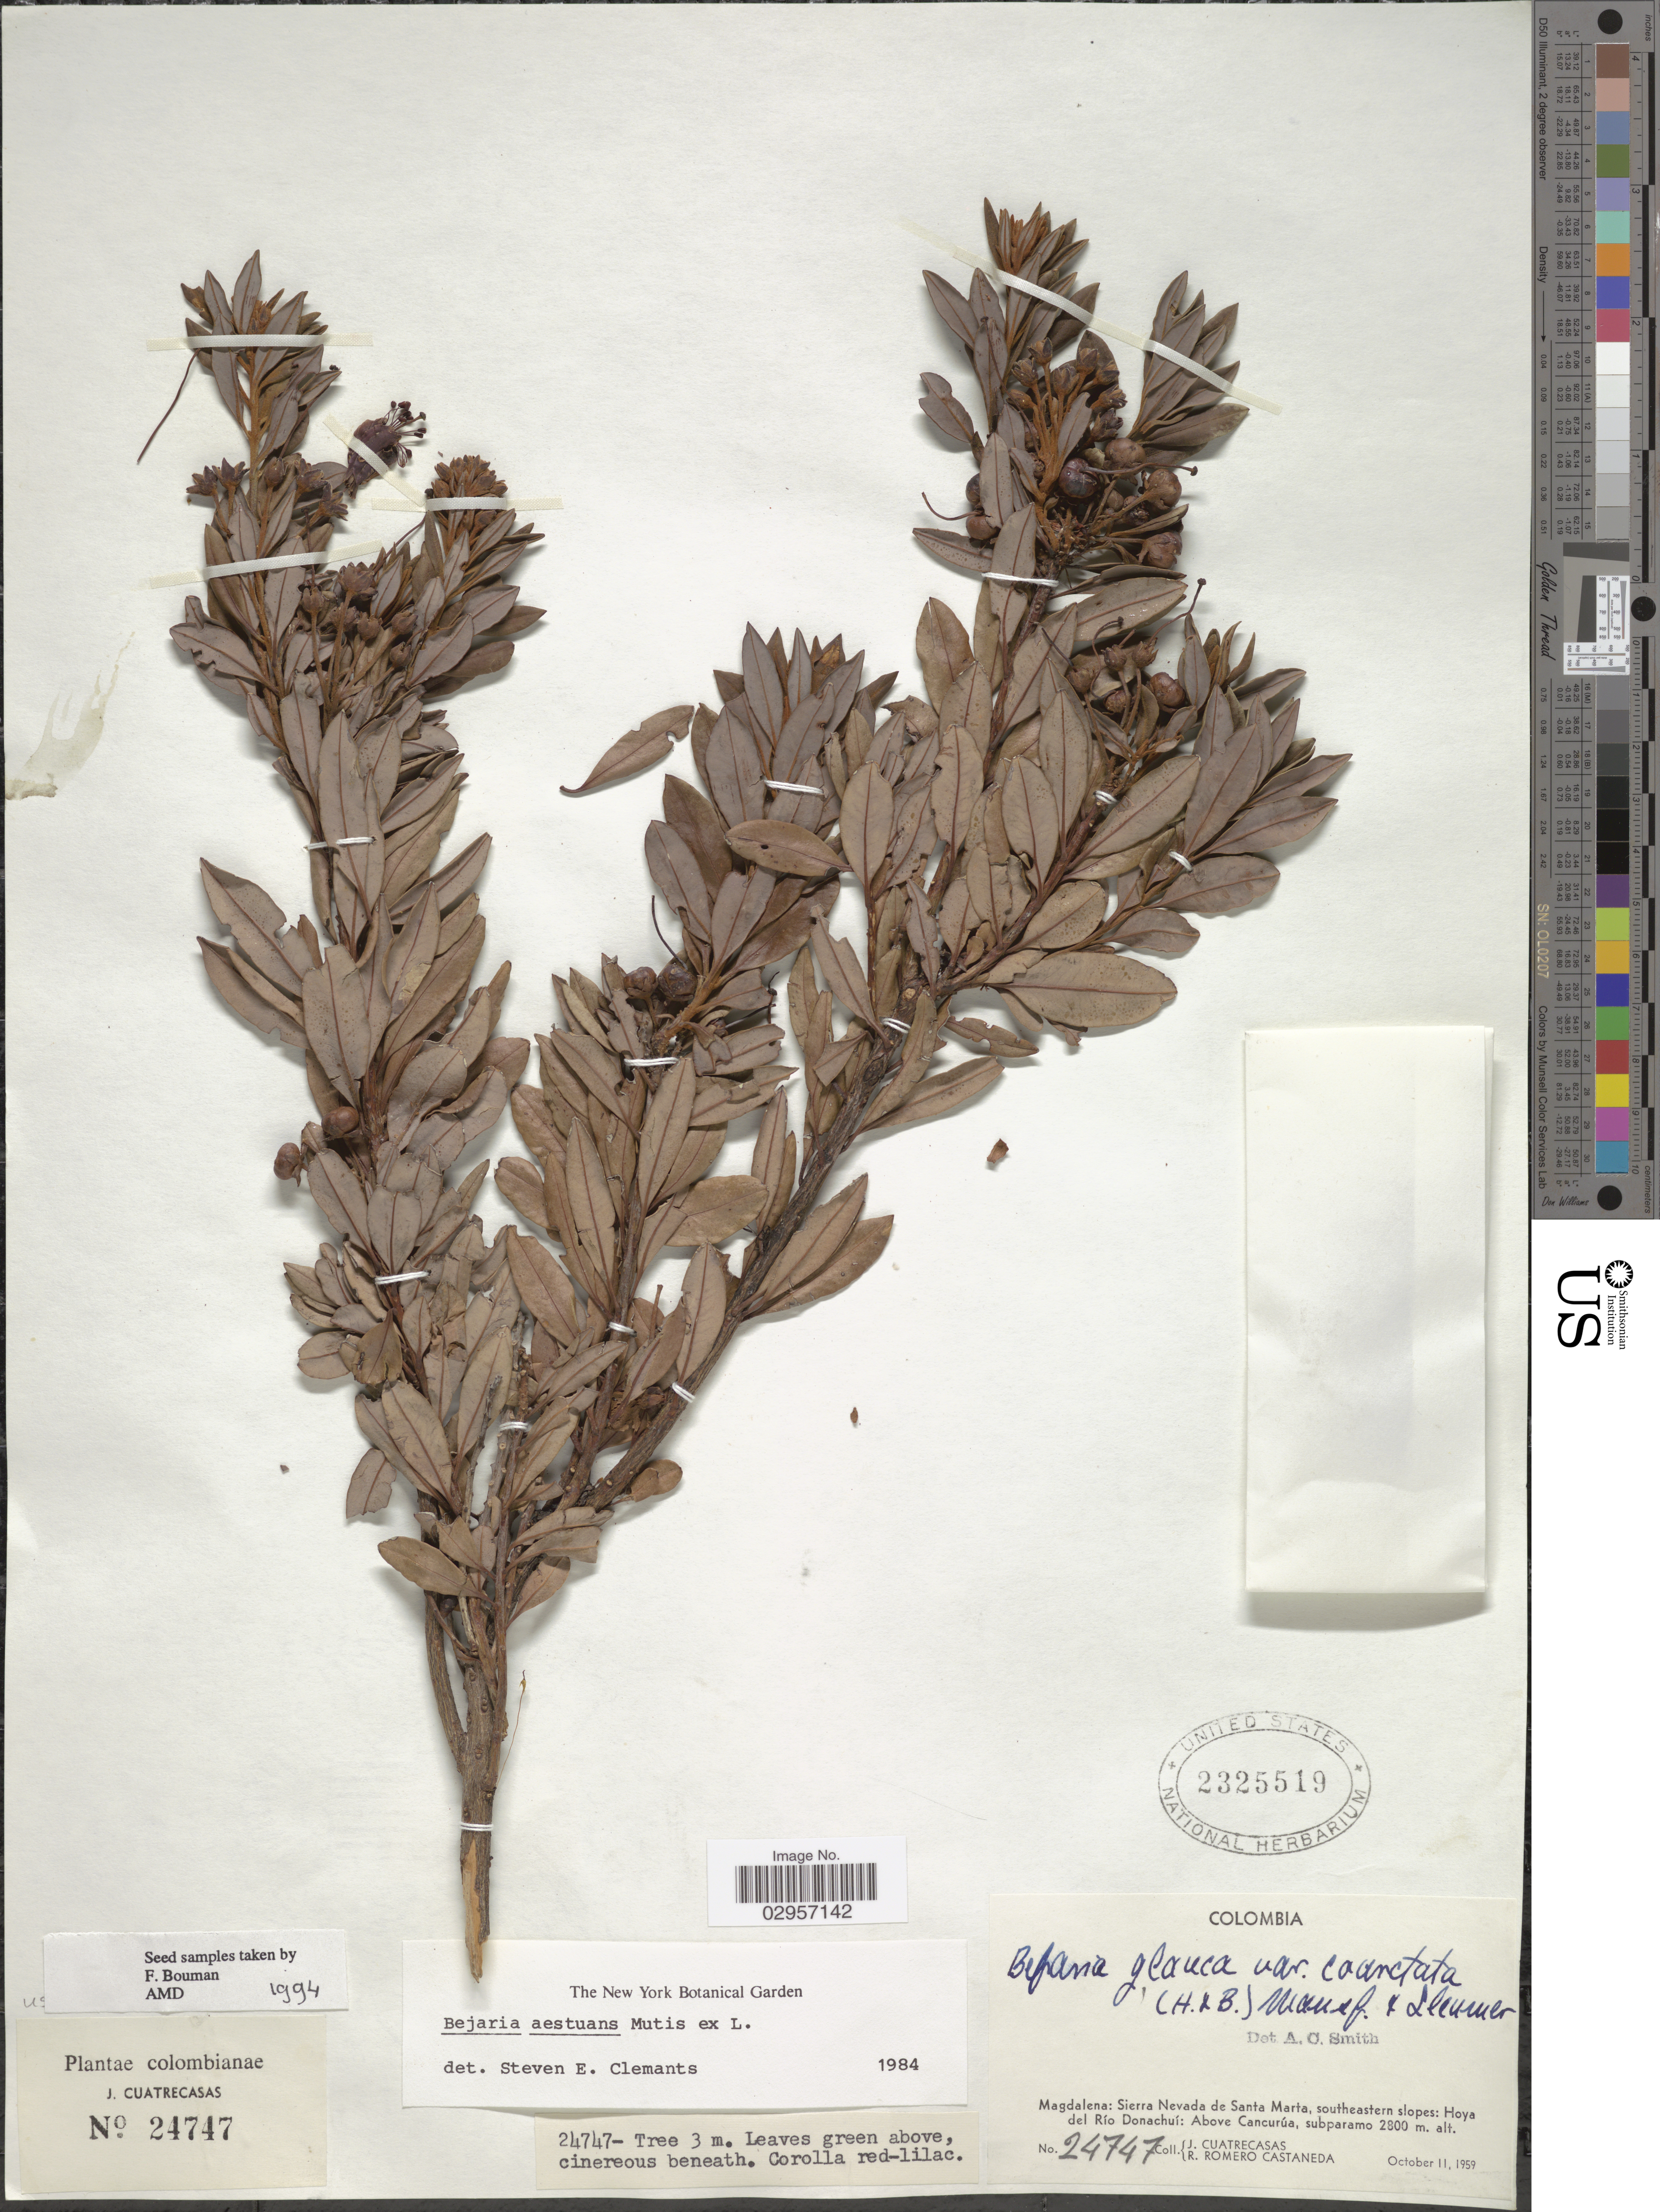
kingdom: Plantae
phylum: Tracheophyta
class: Magnoliopsida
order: Ericales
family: Ericaceae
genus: Befaria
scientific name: Befaria aestuans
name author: Mutis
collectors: J. Cuatrecasas & R. Romero Castañeda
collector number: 24747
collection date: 1959-10-11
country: Colombia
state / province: Magdalena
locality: Magdalena: Sierra Nevada de Santa Marta, southeastern slopes: Hoya del Río Donachuí: Above Cancurúa.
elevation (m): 2800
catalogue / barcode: US 2325519